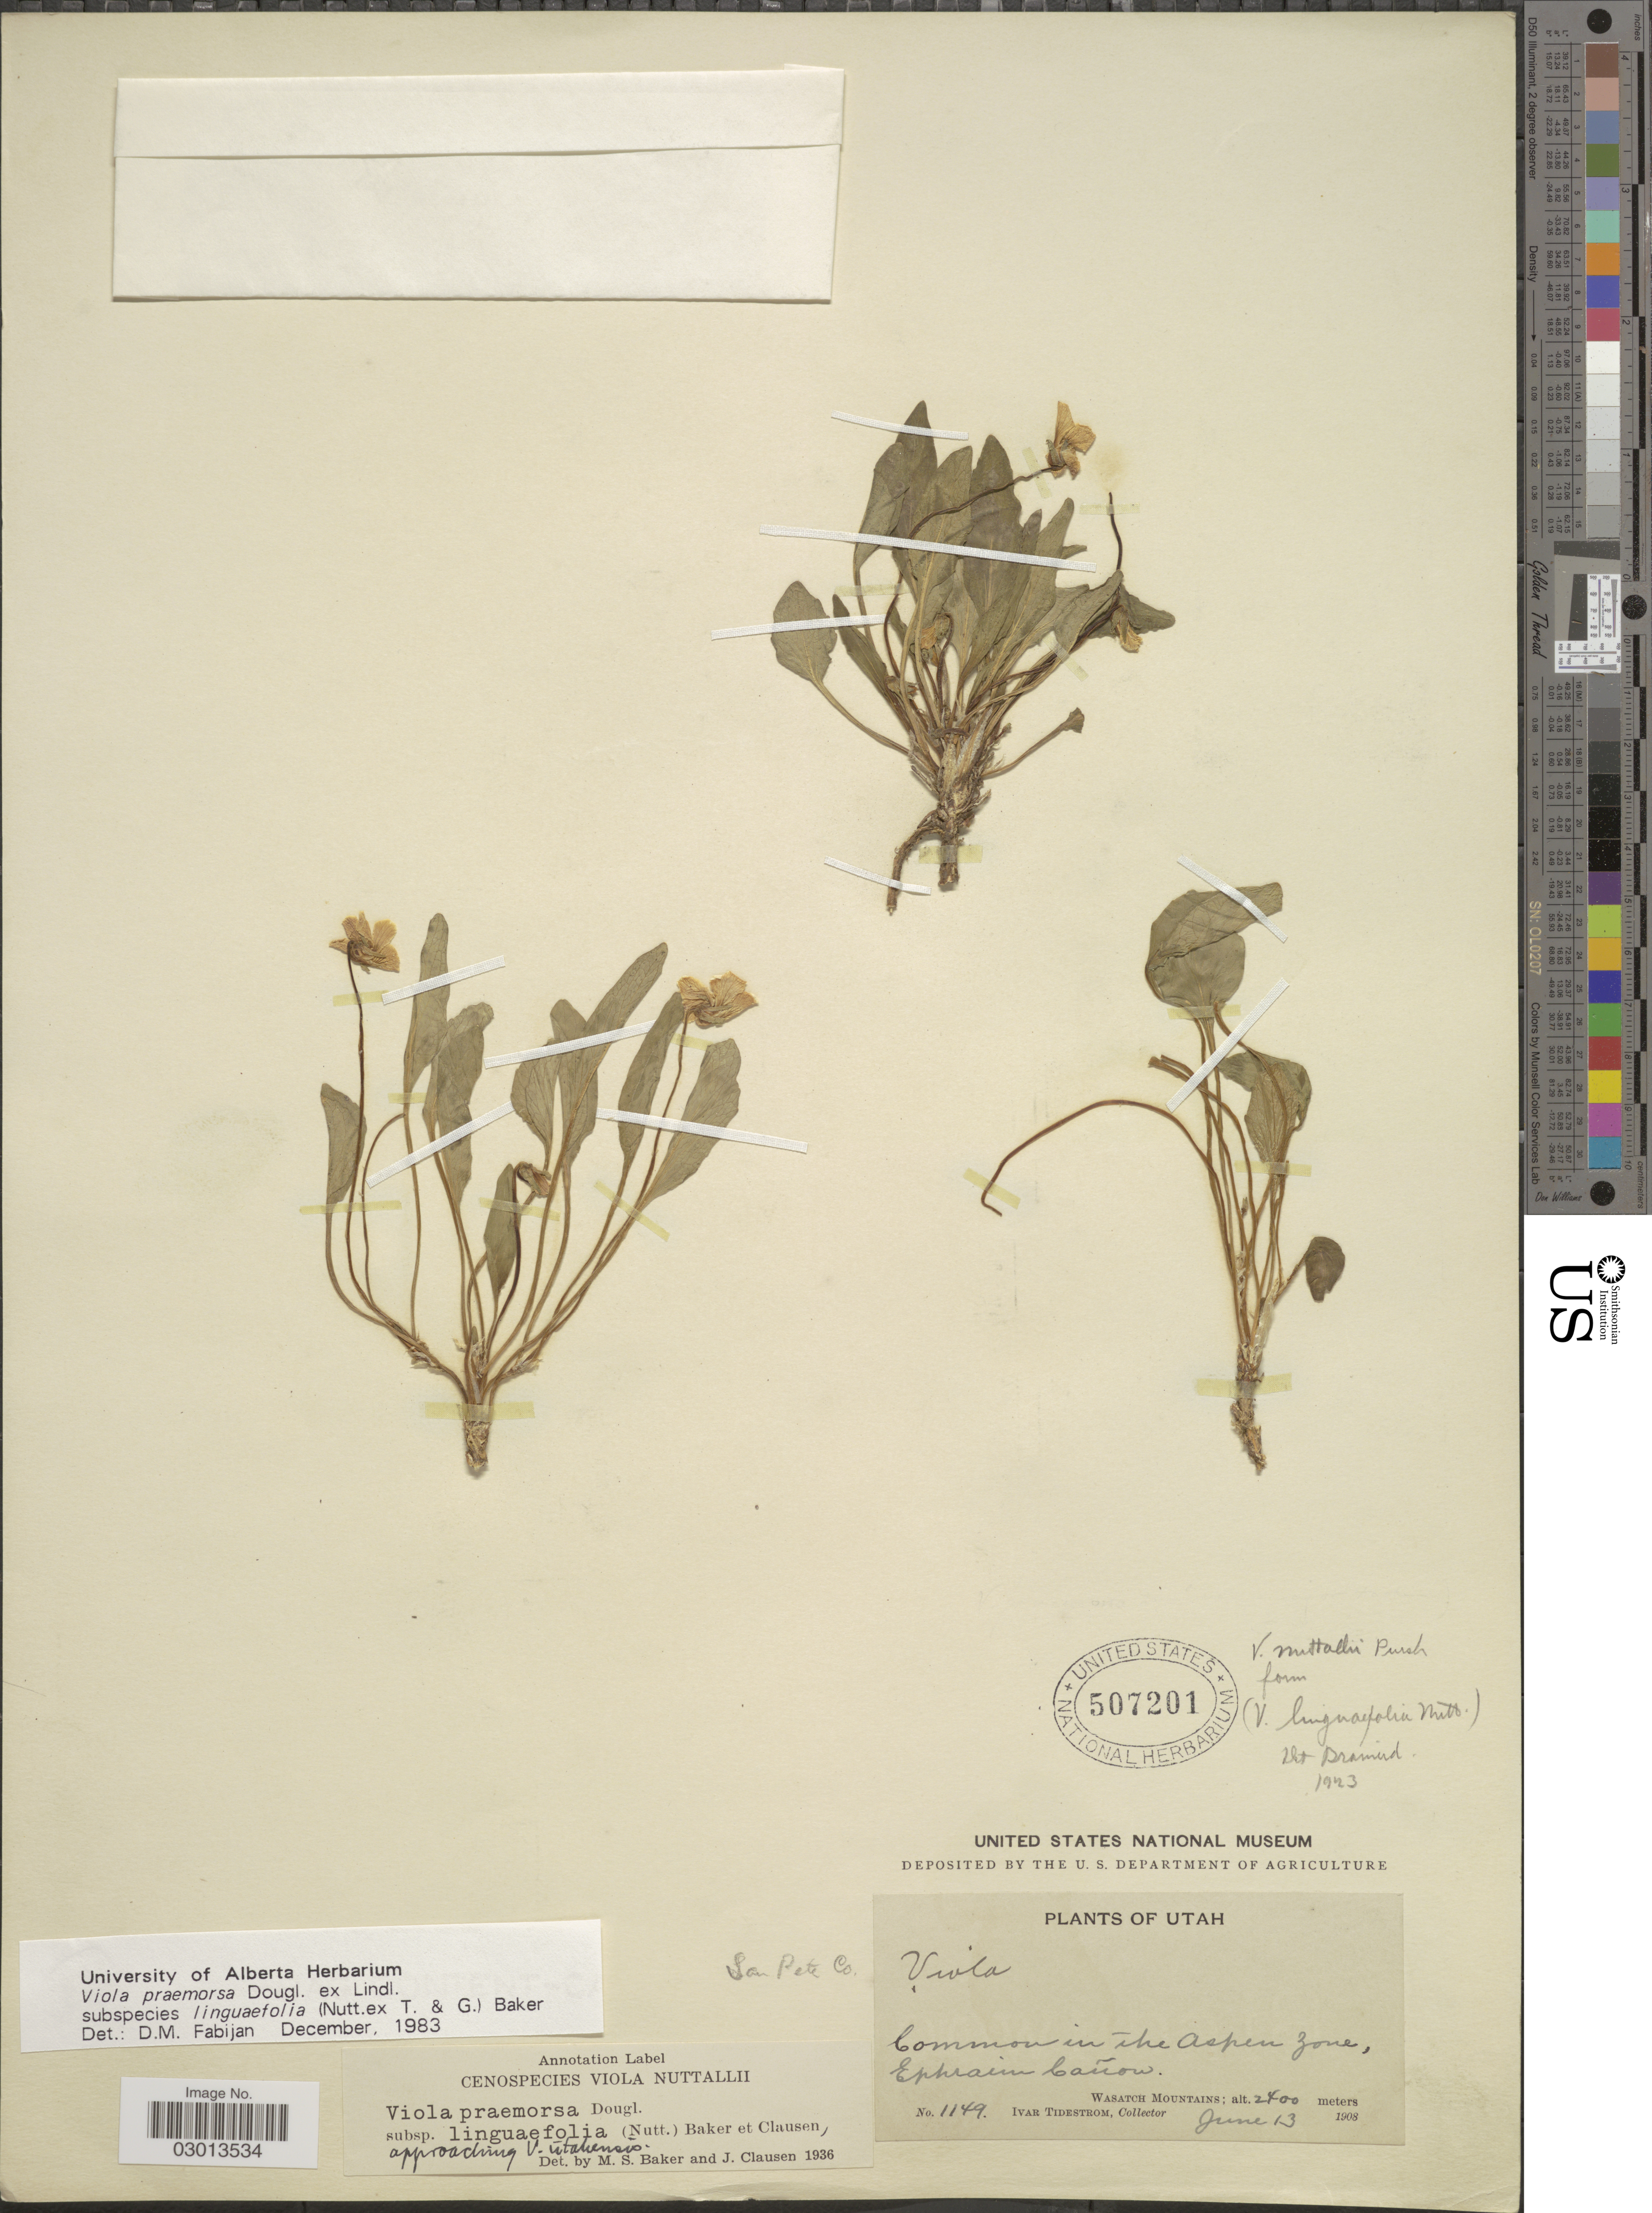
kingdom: Plantae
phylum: Tracheophyta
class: Magnoliopsida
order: Malpighiales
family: Violaceae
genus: Viola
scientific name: Viola praemorsa subsp. linguifolia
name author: (Nutt.) M.S. Baker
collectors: I. F. Tidestrom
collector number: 1149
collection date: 1908-06-13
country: United States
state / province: Utah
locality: In the Aspen Zone, Ephraim Cañon. Wasatch Mountains. San Pete Co.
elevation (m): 2400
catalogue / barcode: US 507201